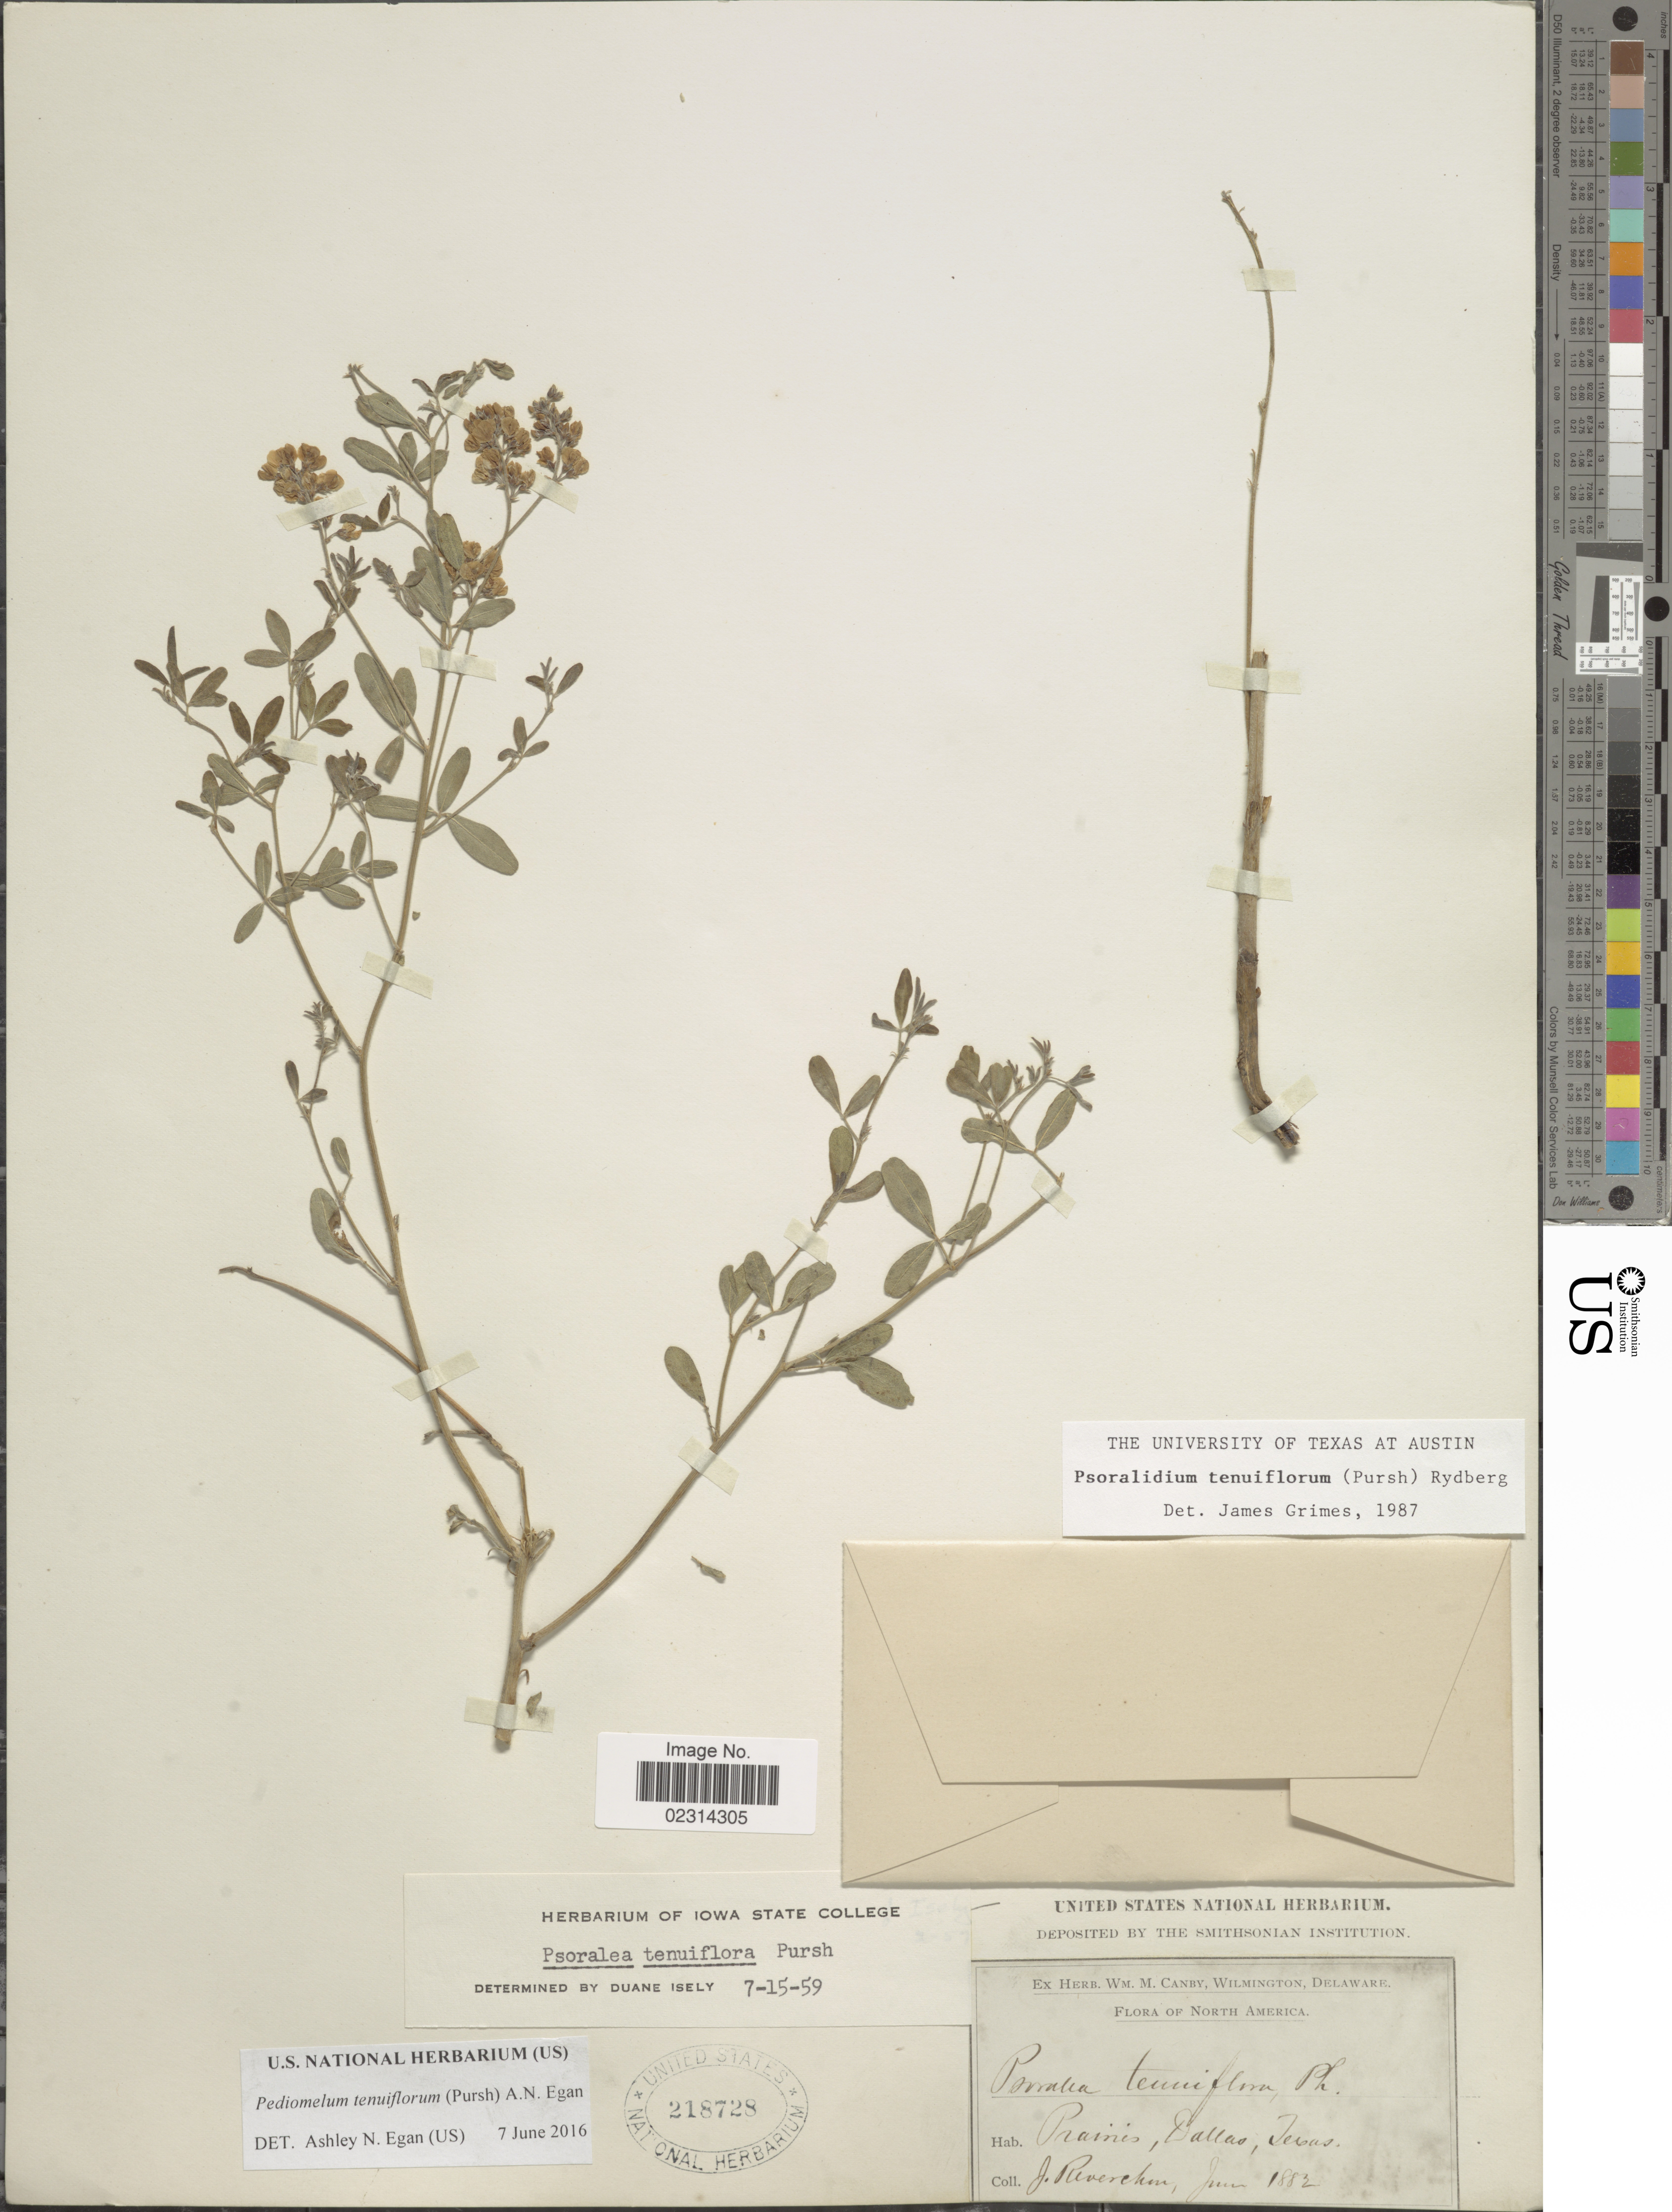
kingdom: Plantae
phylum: Tracheophyta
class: Magnoliopsida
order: Fabales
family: Fabaceae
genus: Psoralidium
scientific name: Psoralidium tenuiflorum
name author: (Pursh) Rydb.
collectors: J. Reverchon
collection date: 1883-06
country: United States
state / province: Texas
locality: Dallas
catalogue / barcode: US 218728